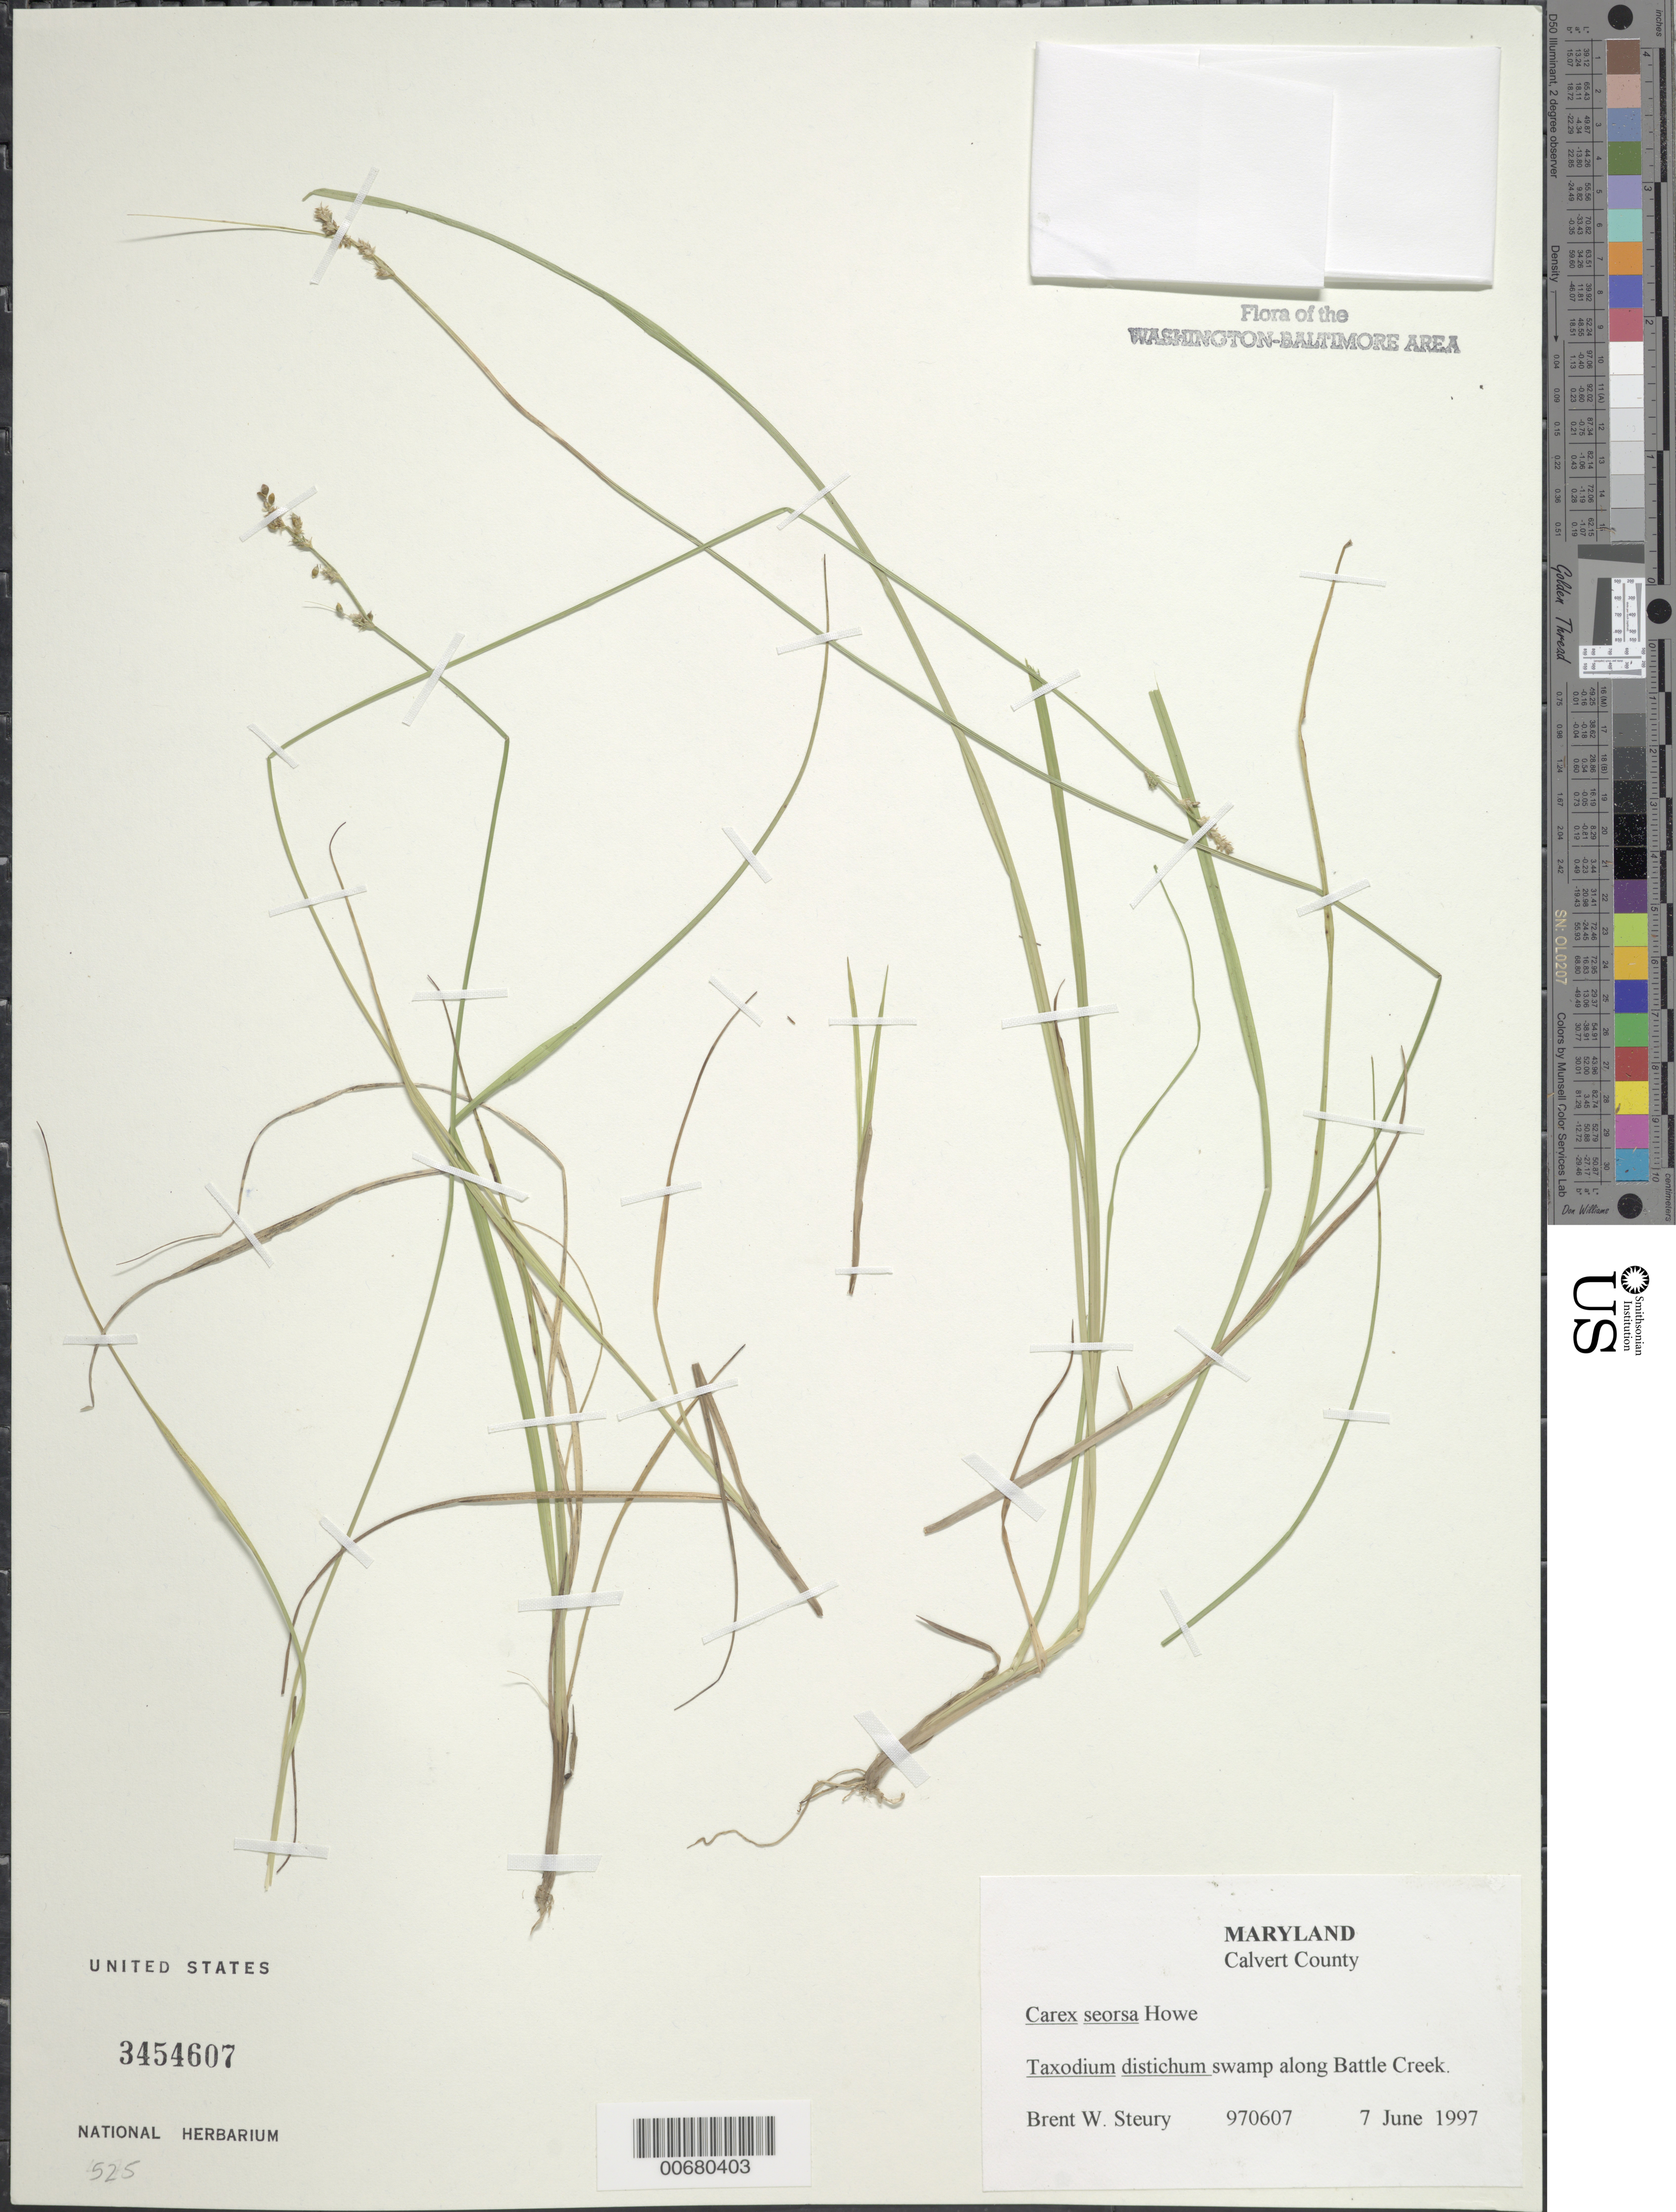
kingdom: Plantae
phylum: Tracheophyta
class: Liliopsida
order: Poales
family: Cyperaceae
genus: Carex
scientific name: Carex seorsa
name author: Howe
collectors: B. Steury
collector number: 970607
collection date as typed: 07 Jun 1997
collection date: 1997-06-07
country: United States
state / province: Maryland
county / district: Calvert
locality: Along Battle Creek.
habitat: Taxodium distichum swamp.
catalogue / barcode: US 3454607